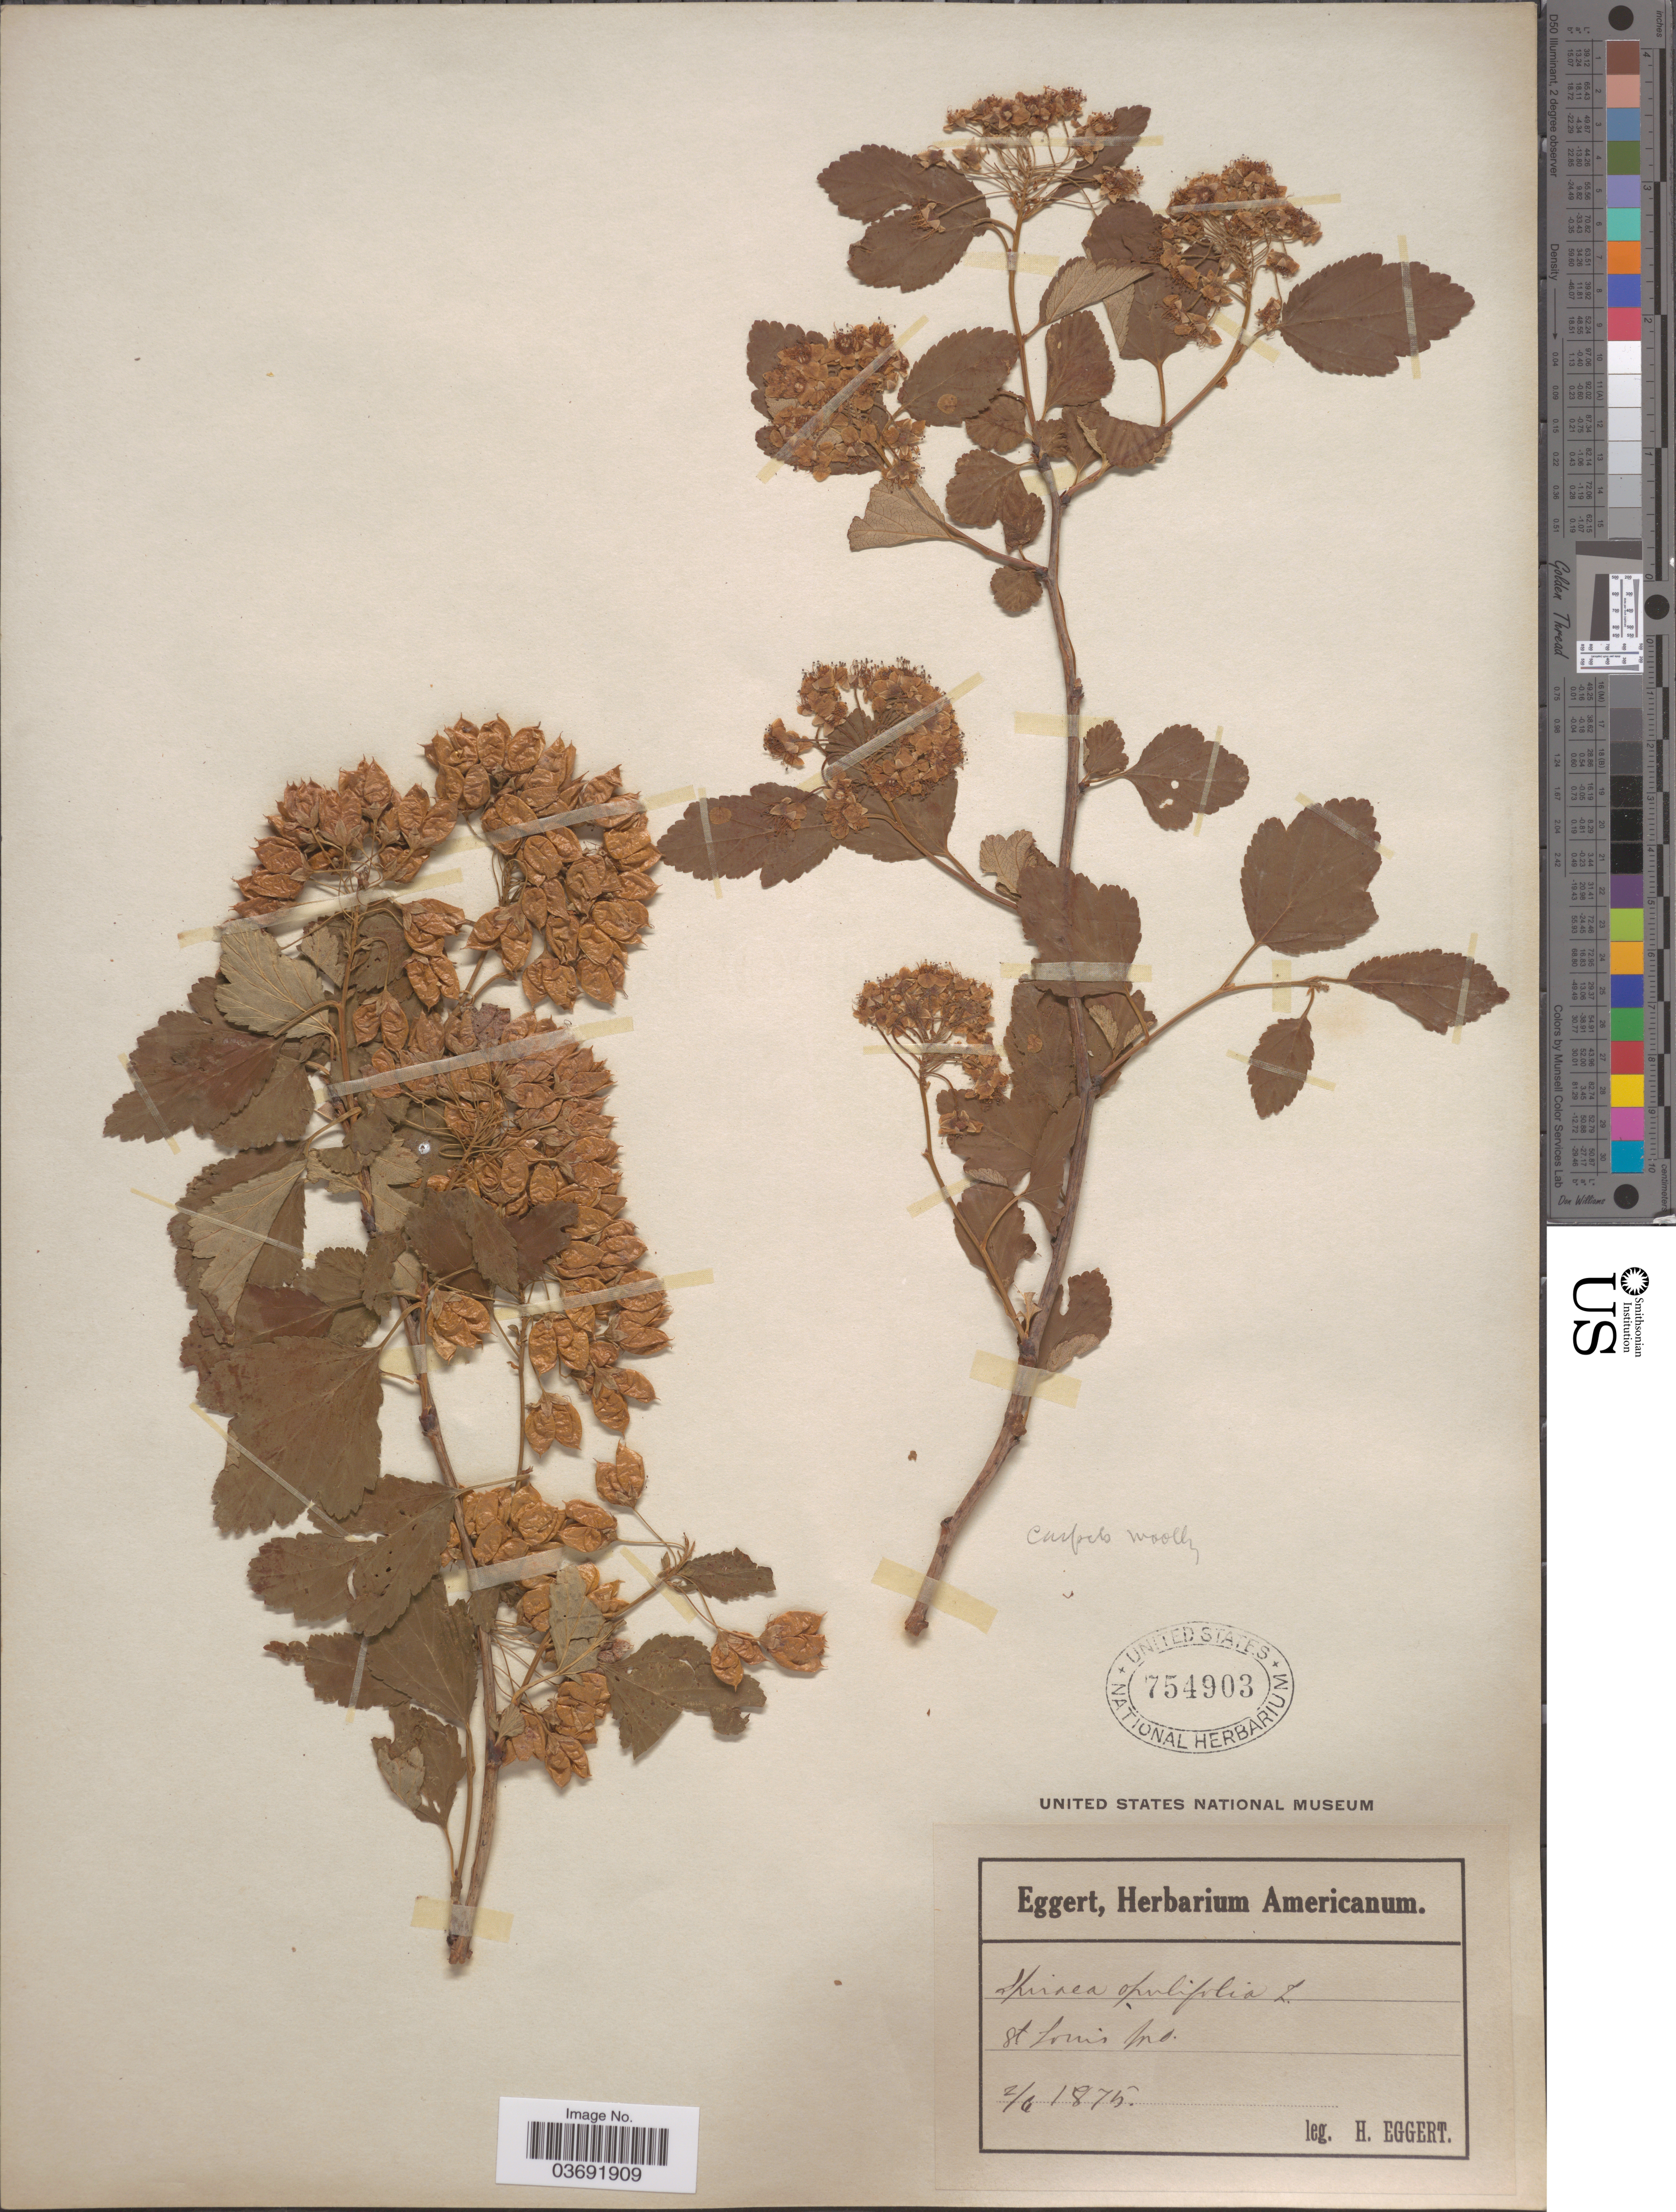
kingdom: Plantae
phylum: Tracheophyta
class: Magnoliopsida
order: Rosales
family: Rosaceae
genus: Physocarpus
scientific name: Physocarpus intermedius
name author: (Rydb.) C.K. Schneid.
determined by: Strong, Mark T., (BOT), Smithsonian Institution - National Museum of Natural History (UNITED STATES)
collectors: H. Eggert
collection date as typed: Transcribed d/m/y: 2/4/18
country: United States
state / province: Indiana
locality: St. Louis.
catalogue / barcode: US 754903